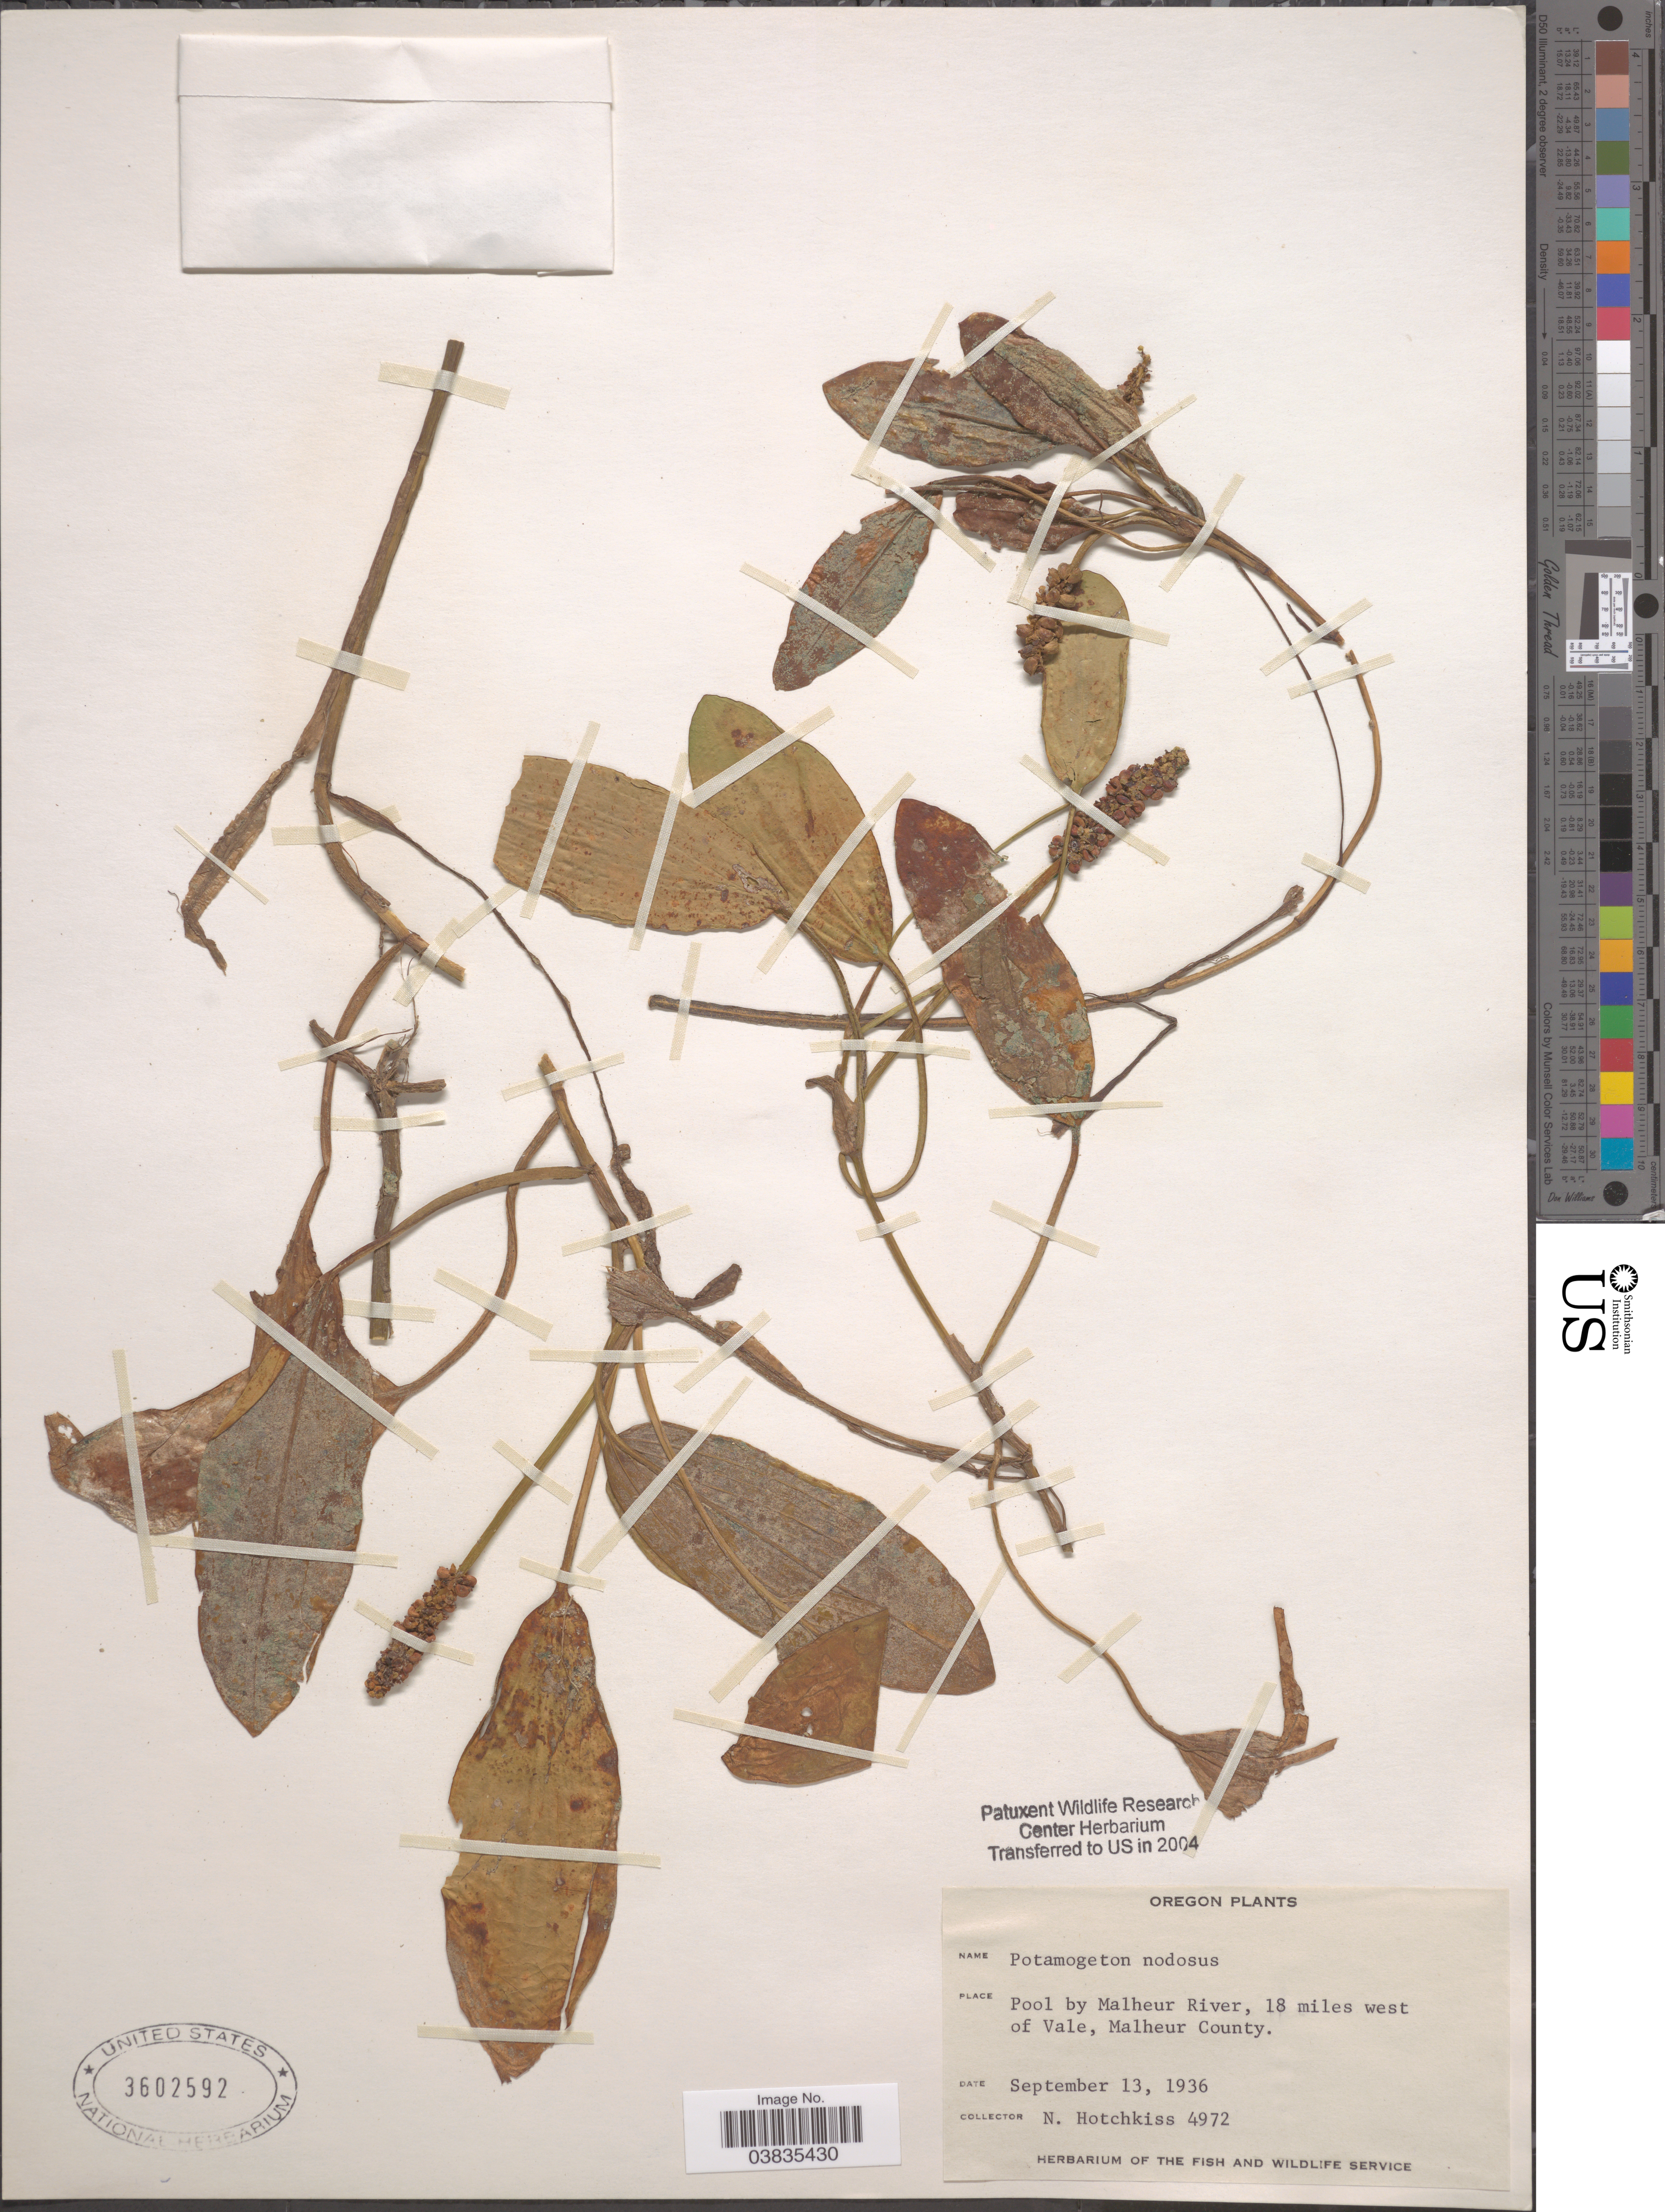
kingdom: Plantae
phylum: Tracheophyta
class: Liliopsida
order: Alismatales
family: Potamogetonaceae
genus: Potamogeton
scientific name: Potamogeton nodosus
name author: Poir.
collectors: N. Hotchkiss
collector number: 4972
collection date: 1936-09-13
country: United States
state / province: Oregon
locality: Pool by Malheur River, 18 miles west of Vale, Malheur County.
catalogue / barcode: US 3602592